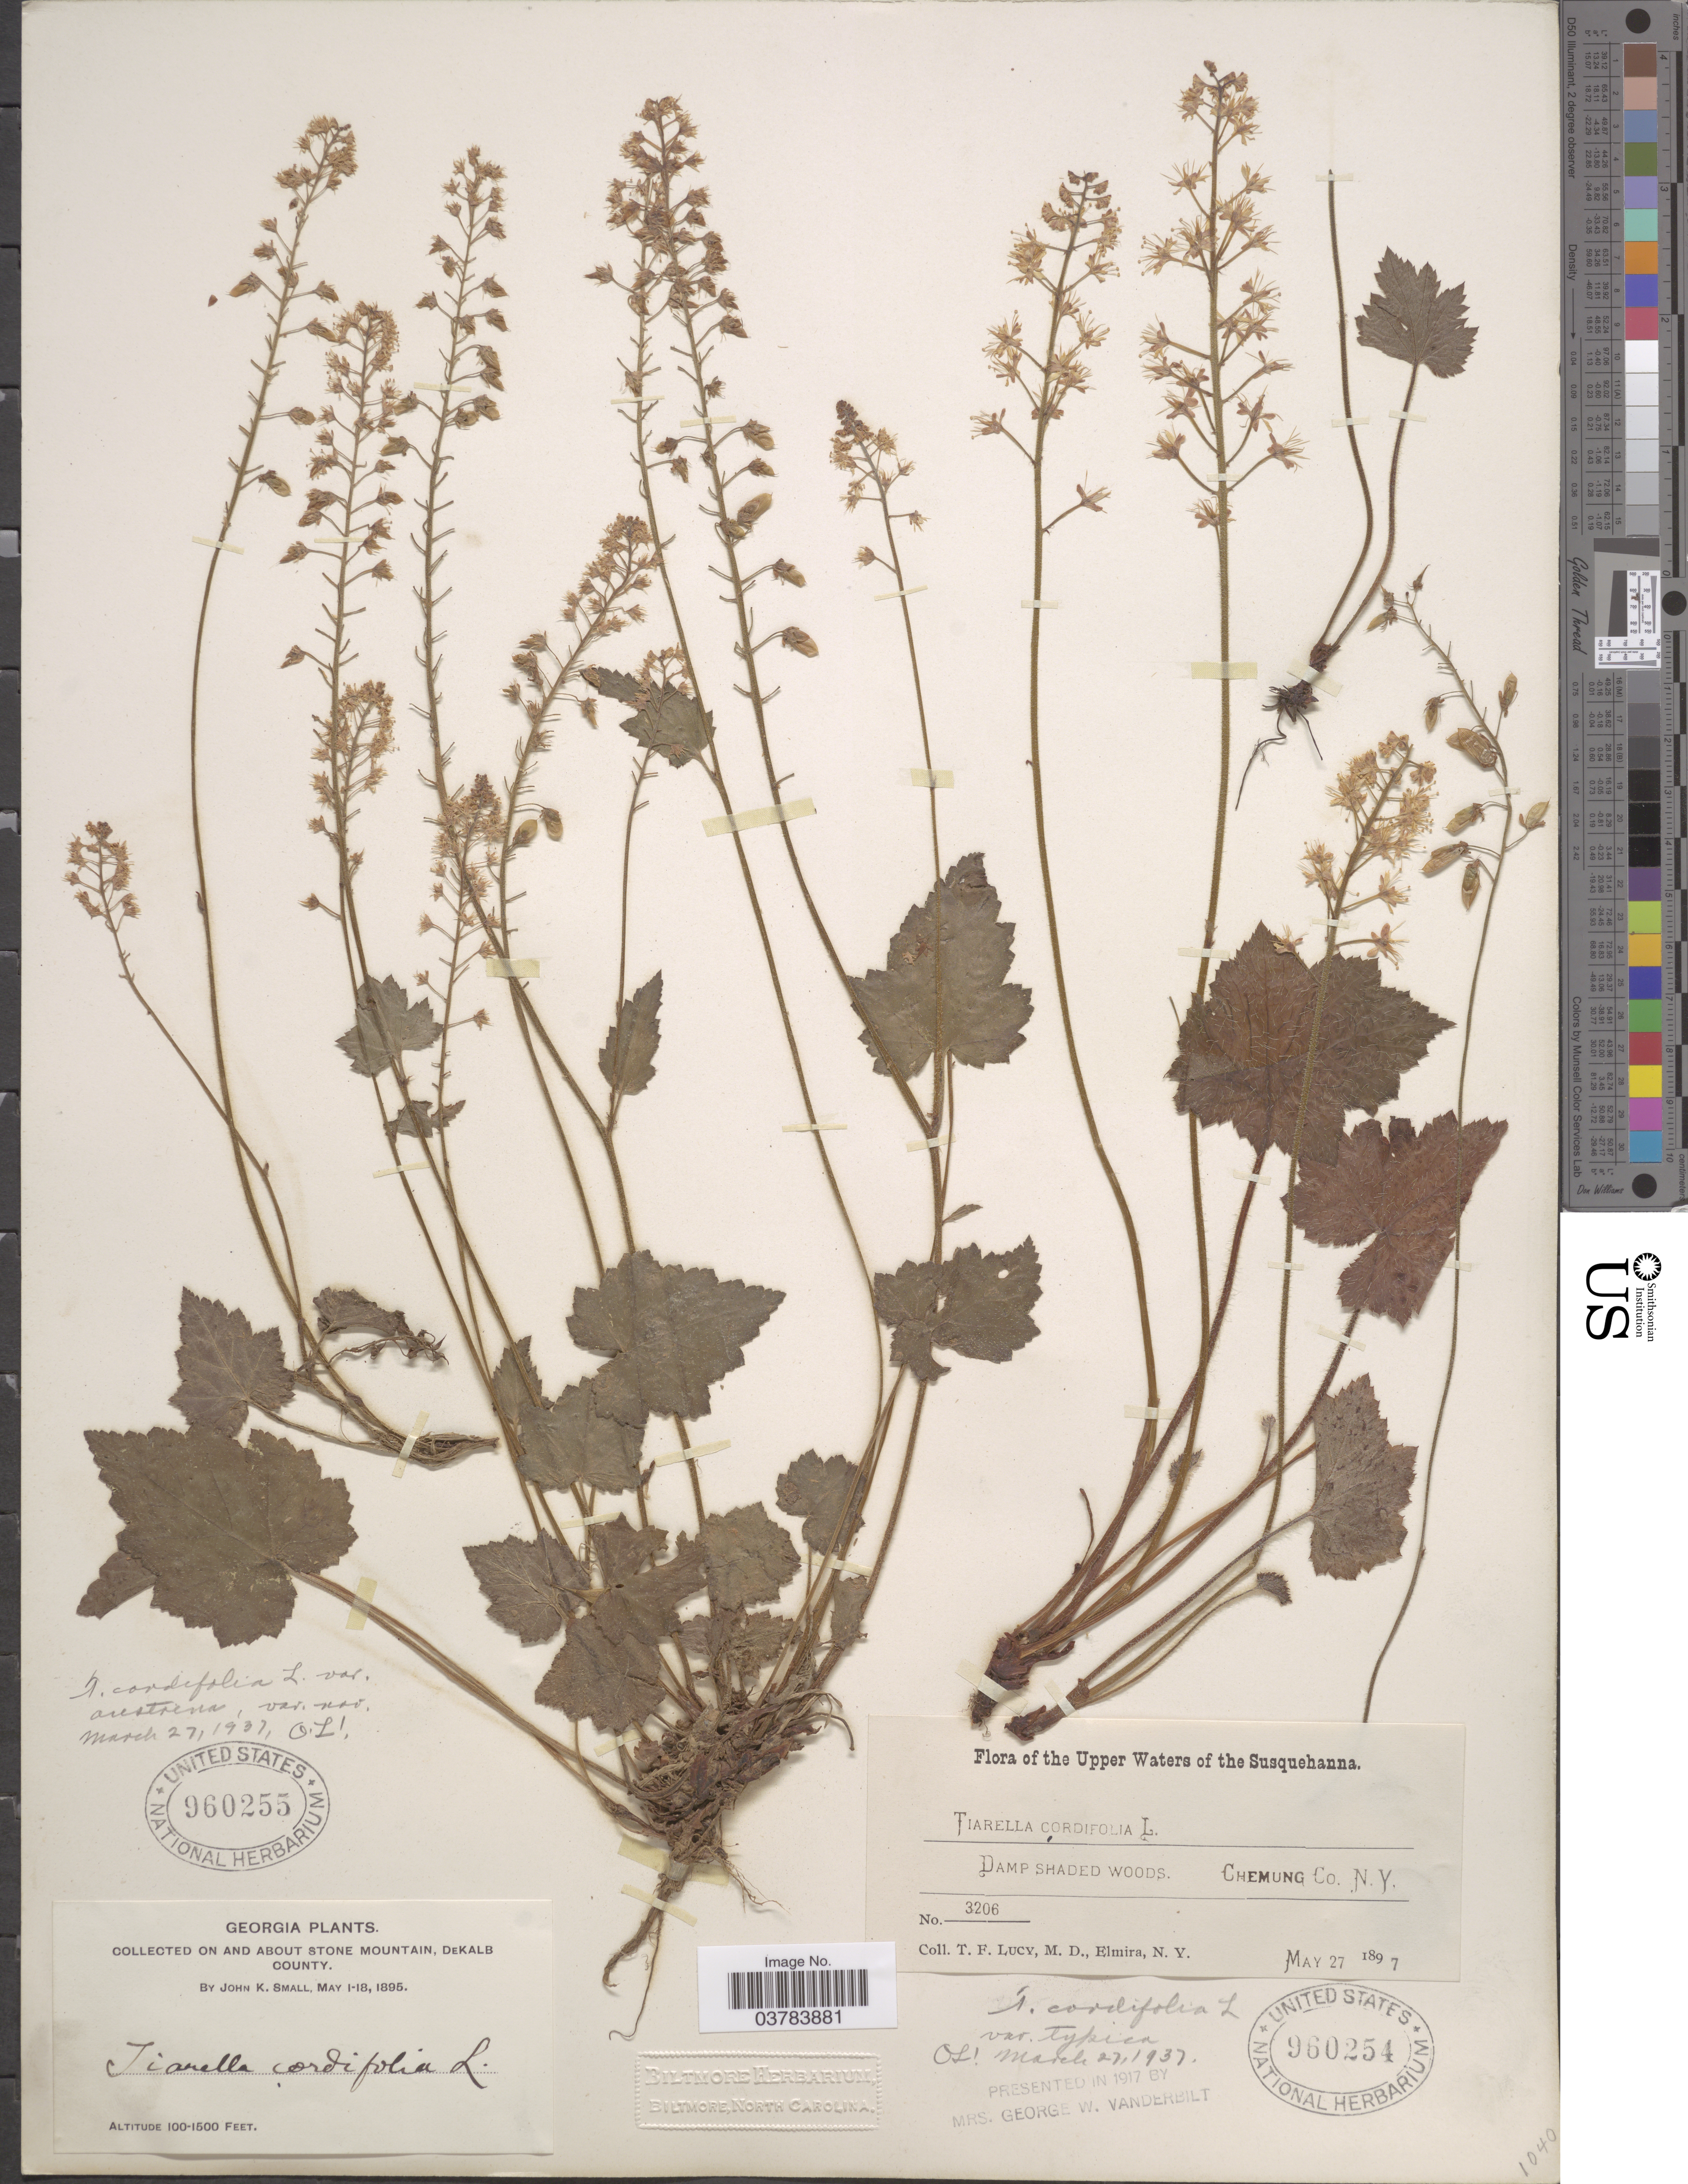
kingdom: Plantae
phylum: Tracheophyta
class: Magnoliopsida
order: Saxifragales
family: Saxifragaceae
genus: Tiarella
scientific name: Tiarella cordifolia var. typica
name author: Lakela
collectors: J. K. Small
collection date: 1895-05-01/1895-05-18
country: United States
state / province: Georgia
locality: On And About Stone Mountain, DeKalb County.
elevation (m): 30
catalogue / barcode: US 960255